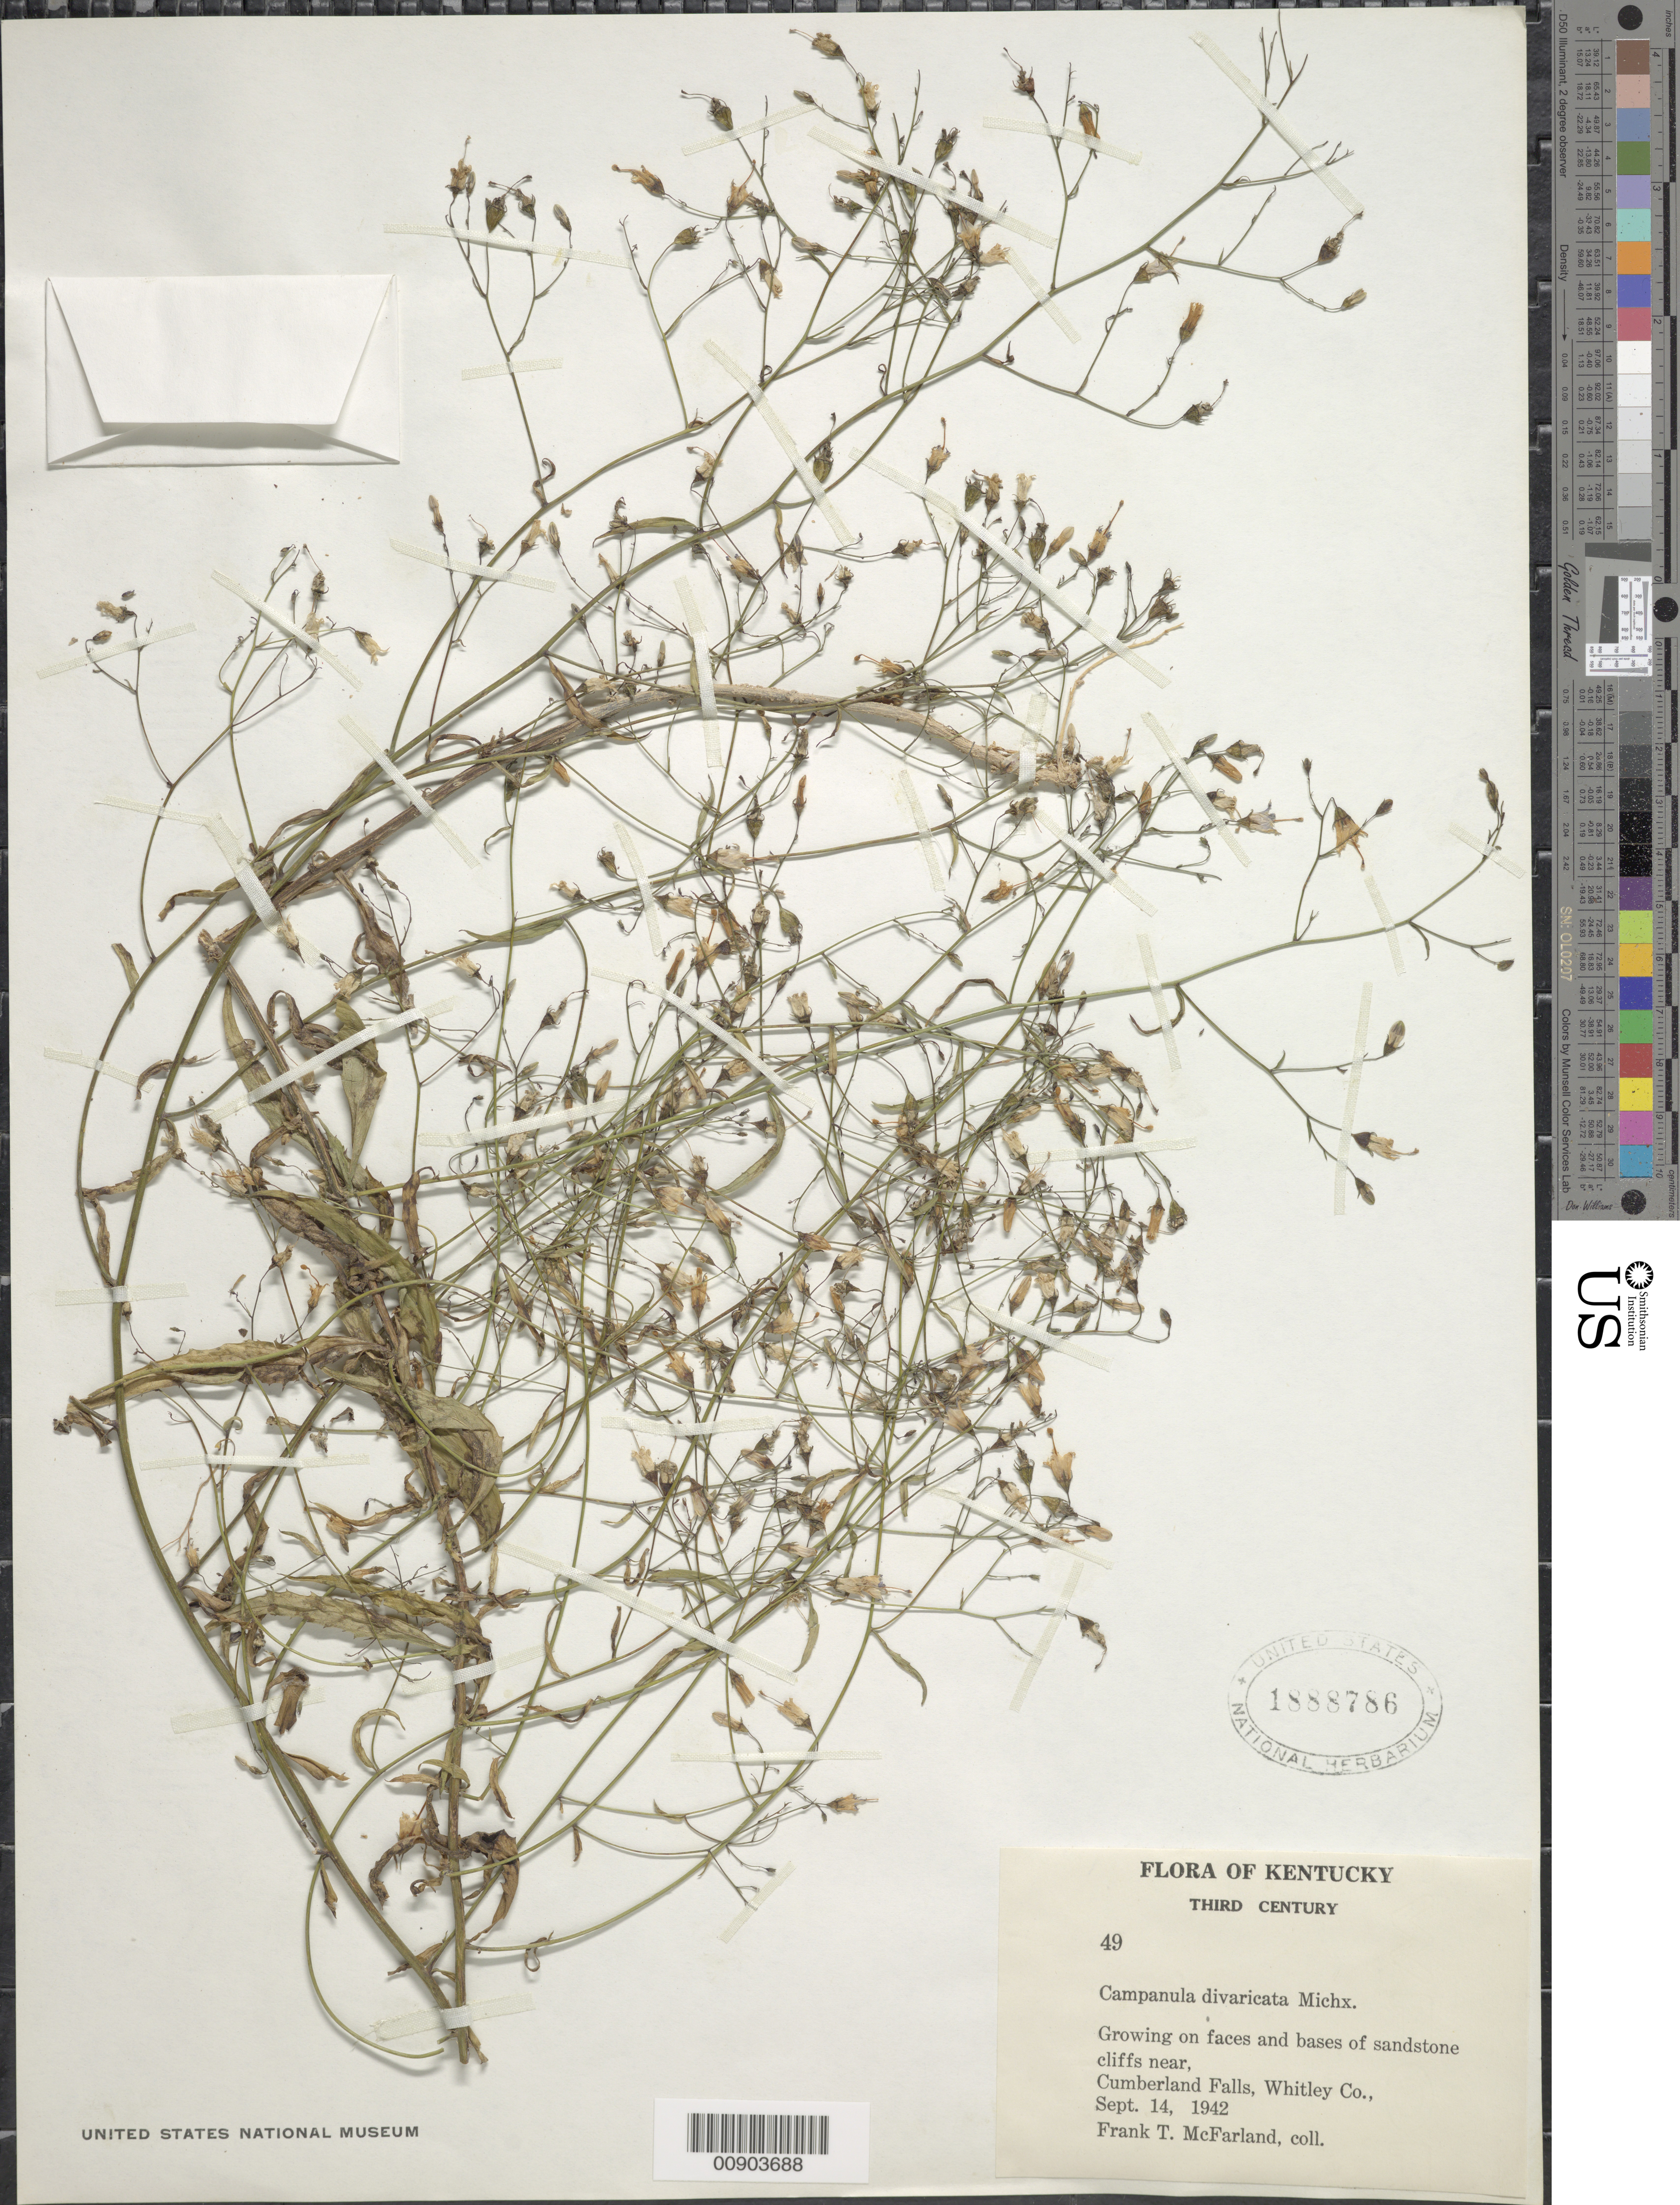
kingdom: Plantae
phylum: Tracheophyta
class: Magnoliopsida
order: Asterales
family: Campanulaceae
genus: Campanula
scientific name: Campanula divaricata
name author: Michx.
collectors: F. McFarland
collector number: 49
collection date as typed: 14 Sep 1942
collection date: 1942-09-14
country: United States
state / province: Kentucky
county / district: Whitley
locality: Cumberland Falls.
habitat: Growing on faces and bases of sandstone cliffs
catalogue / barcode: US 1888786